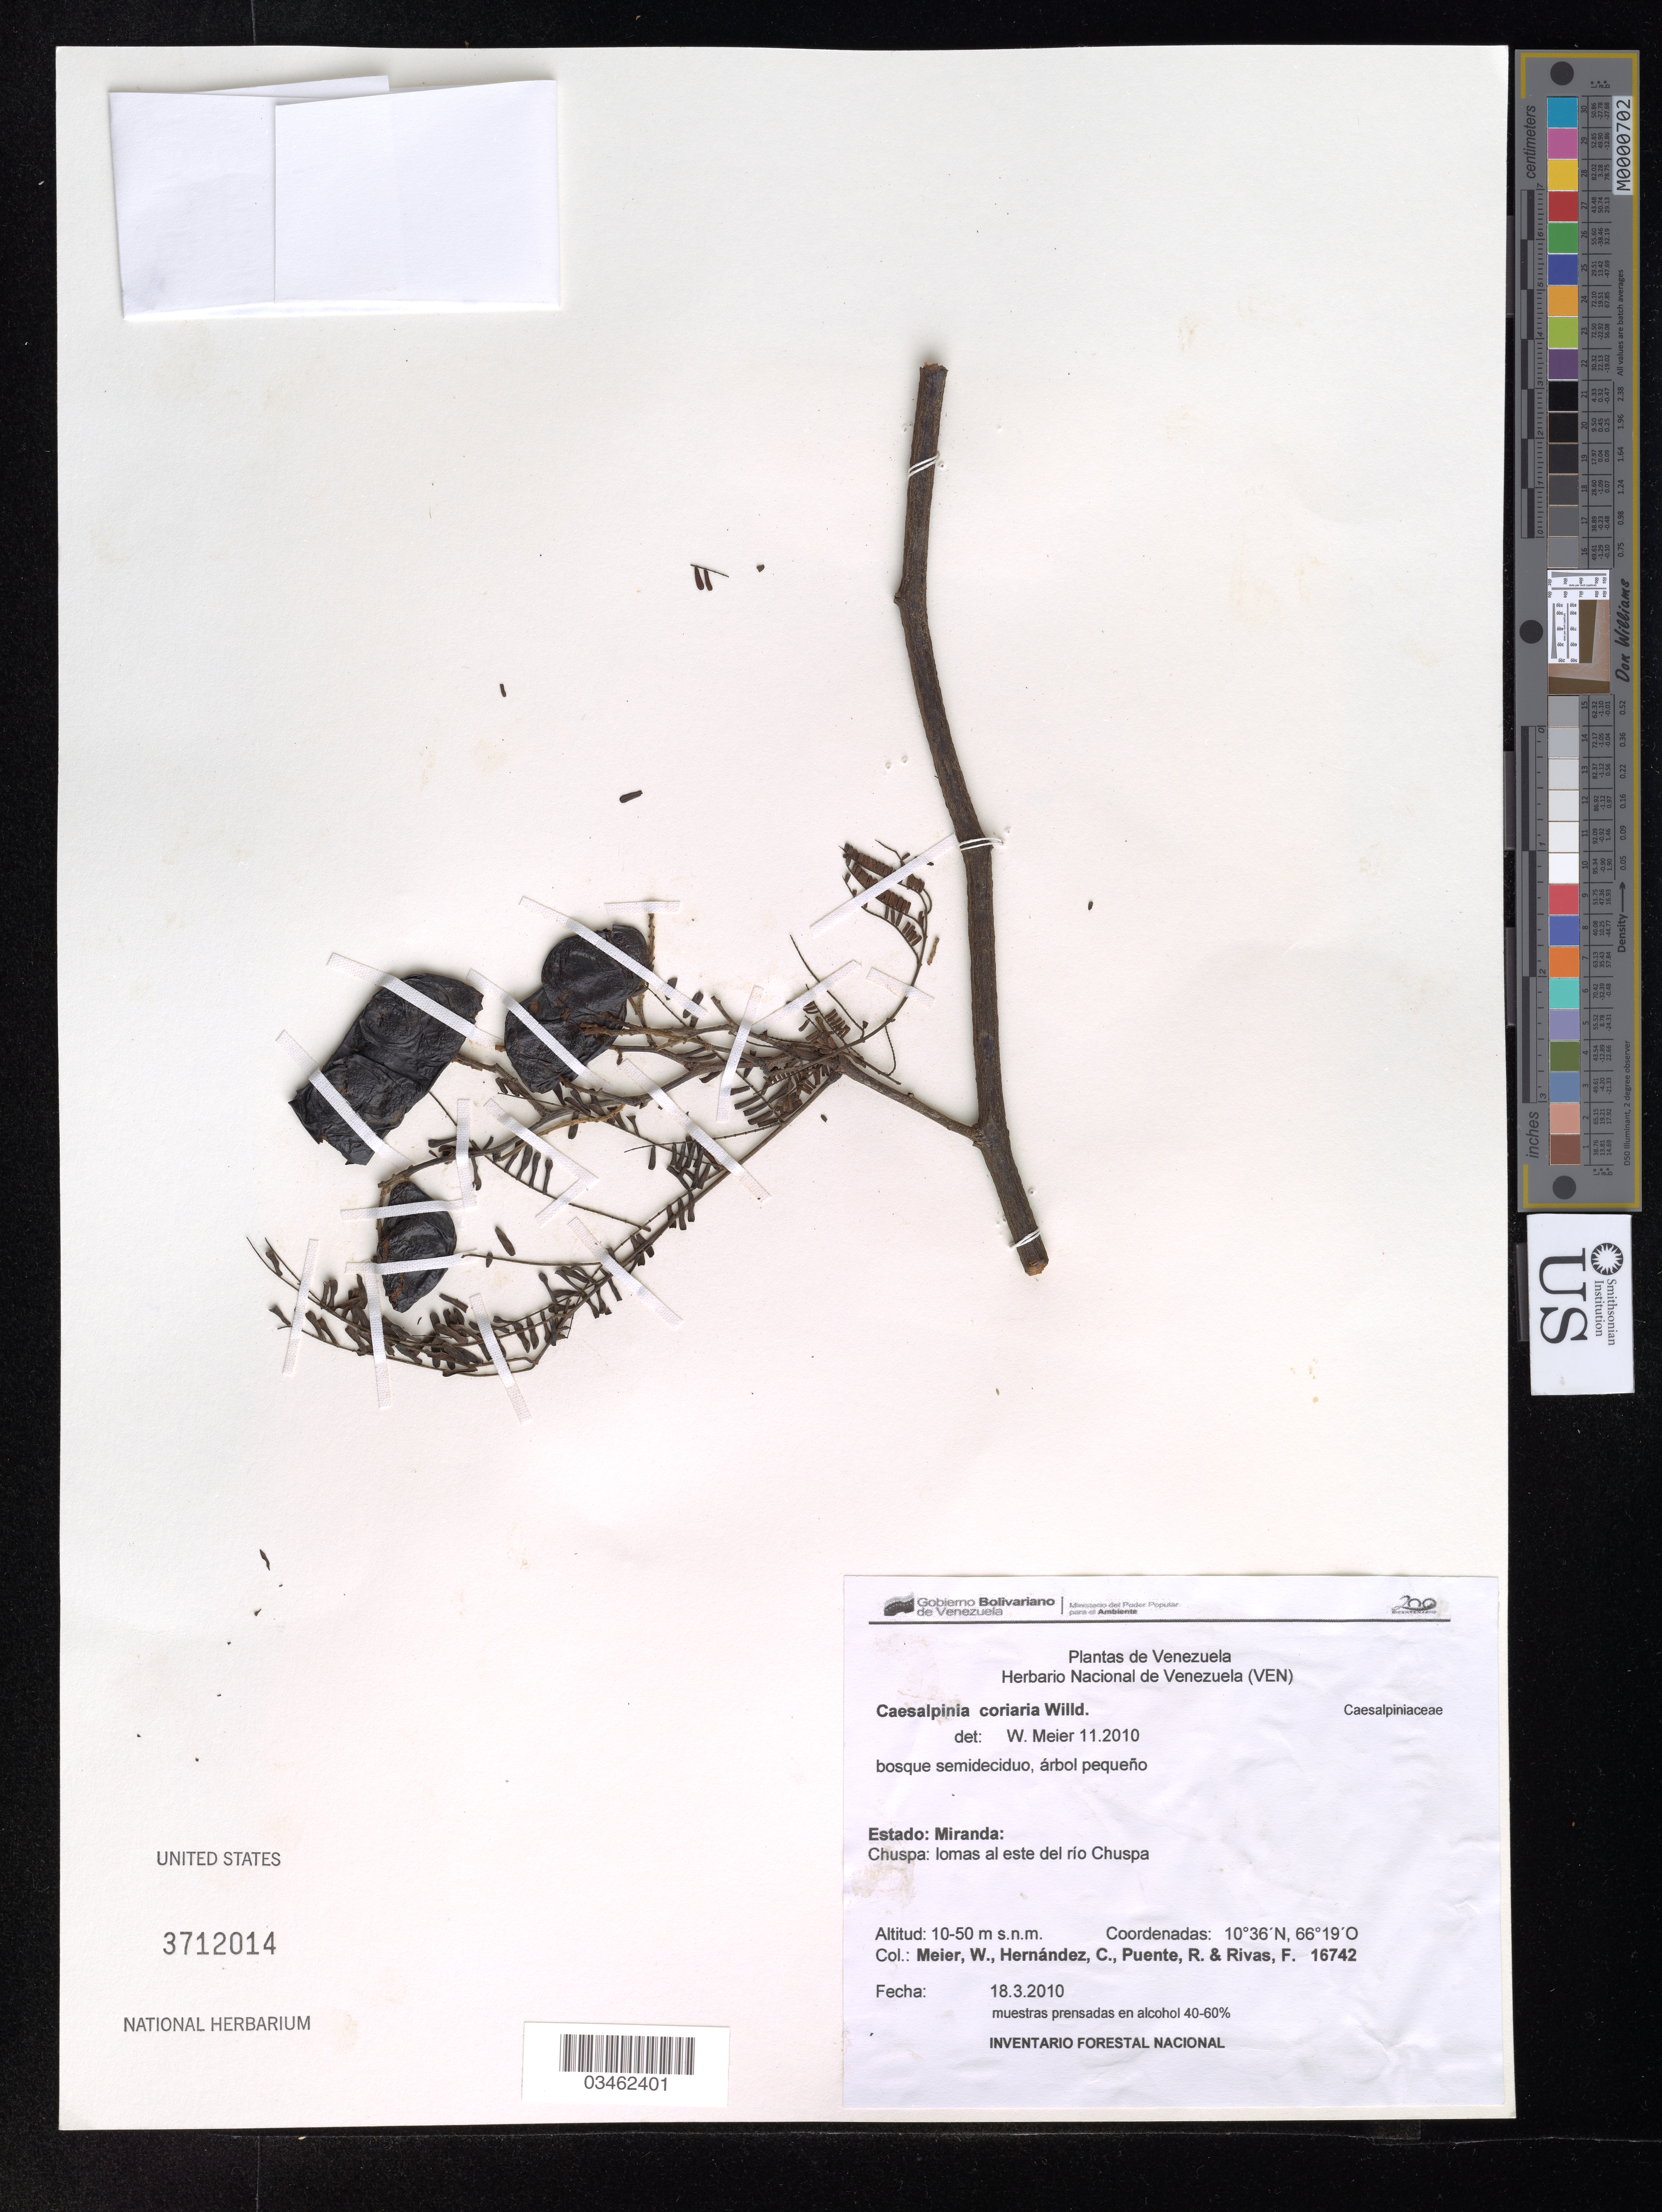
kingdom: Plantae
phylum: Tracheophyta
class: Magnoliopsida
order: Fabales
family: Fabaceae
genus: Caesalpinia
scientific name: Caesalpinia coriaria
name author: (Jacq.) Willd.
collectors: W. Meier, C. Hernandez, R. Puente & F. Rivas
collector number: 16742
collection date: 2010-03-18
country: Venezuela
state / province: Miranda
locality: Chuspa: lomas al este del río Chuspa.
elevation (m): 10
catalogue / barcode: US 3712014